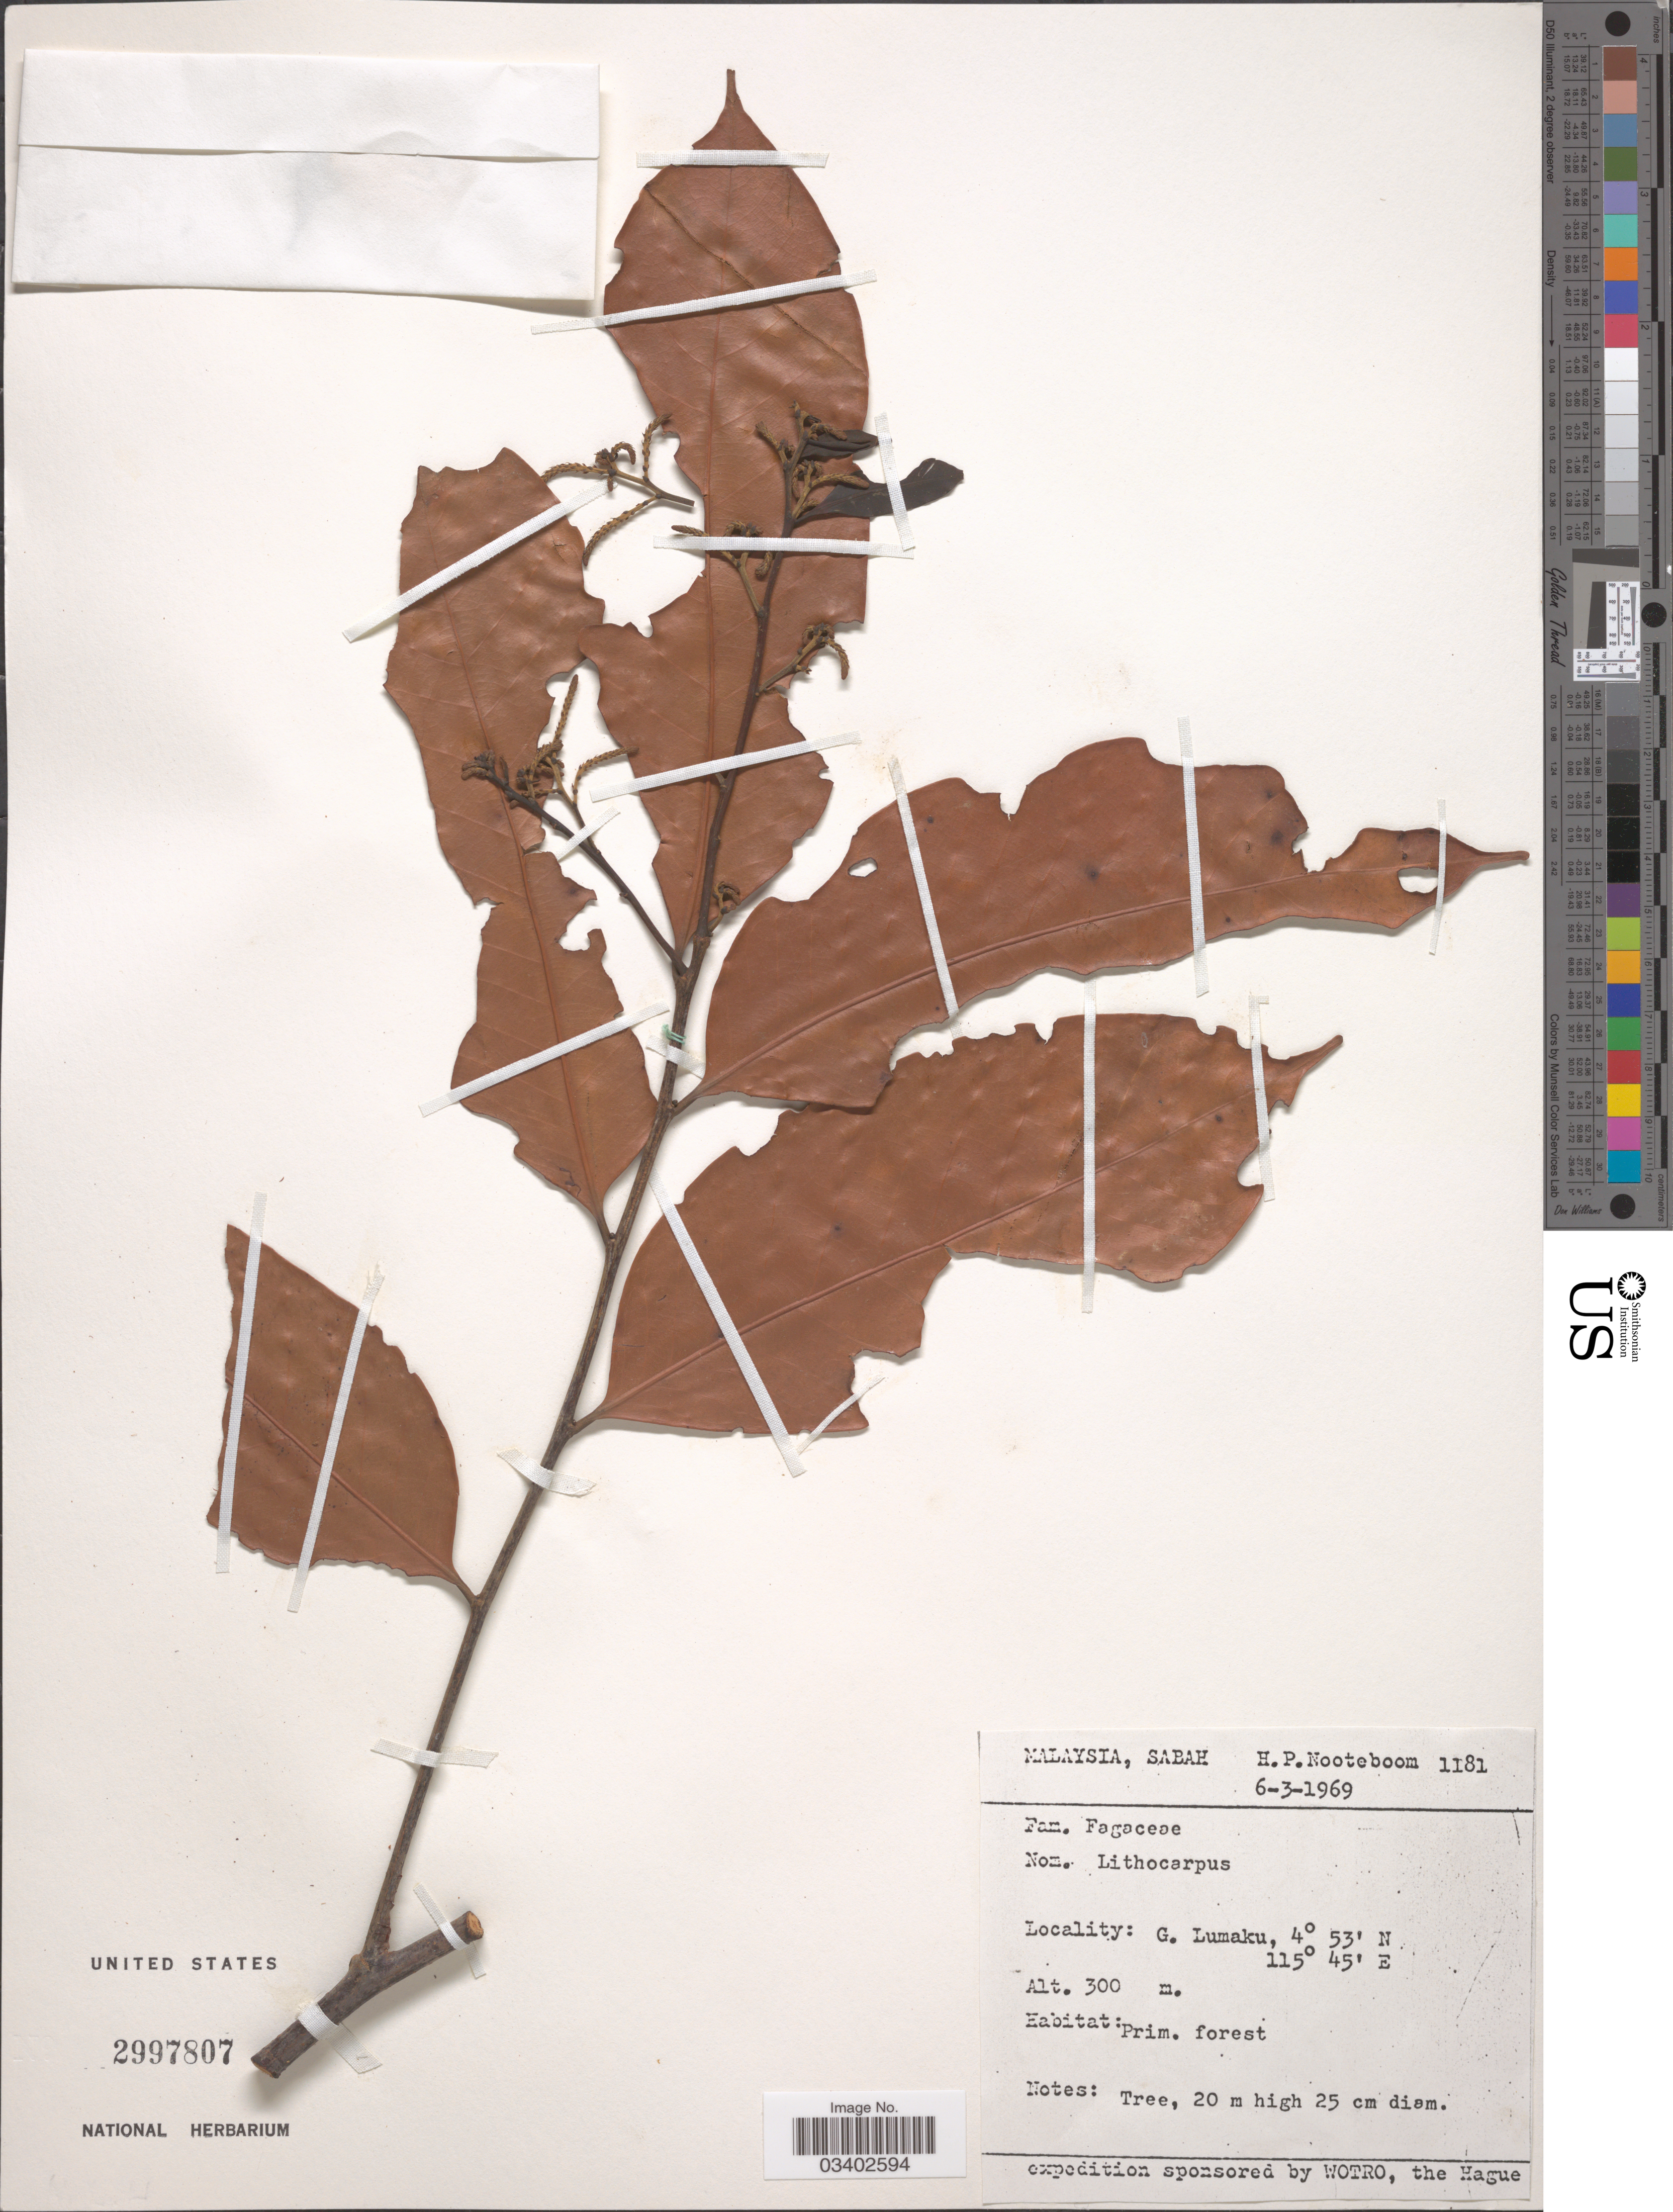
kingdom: Plantae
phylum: Tracheophyta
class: Magnoliopsida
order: Fagales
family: Fagaceae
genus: Lithocarpus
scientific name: Lithocarpus sp.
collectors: H. P. Nooteboom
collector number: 1181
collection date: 1969-03-06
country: Malaysia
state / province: Sabah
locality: G. Lumaku.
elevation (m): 300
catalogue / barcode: US 2997807